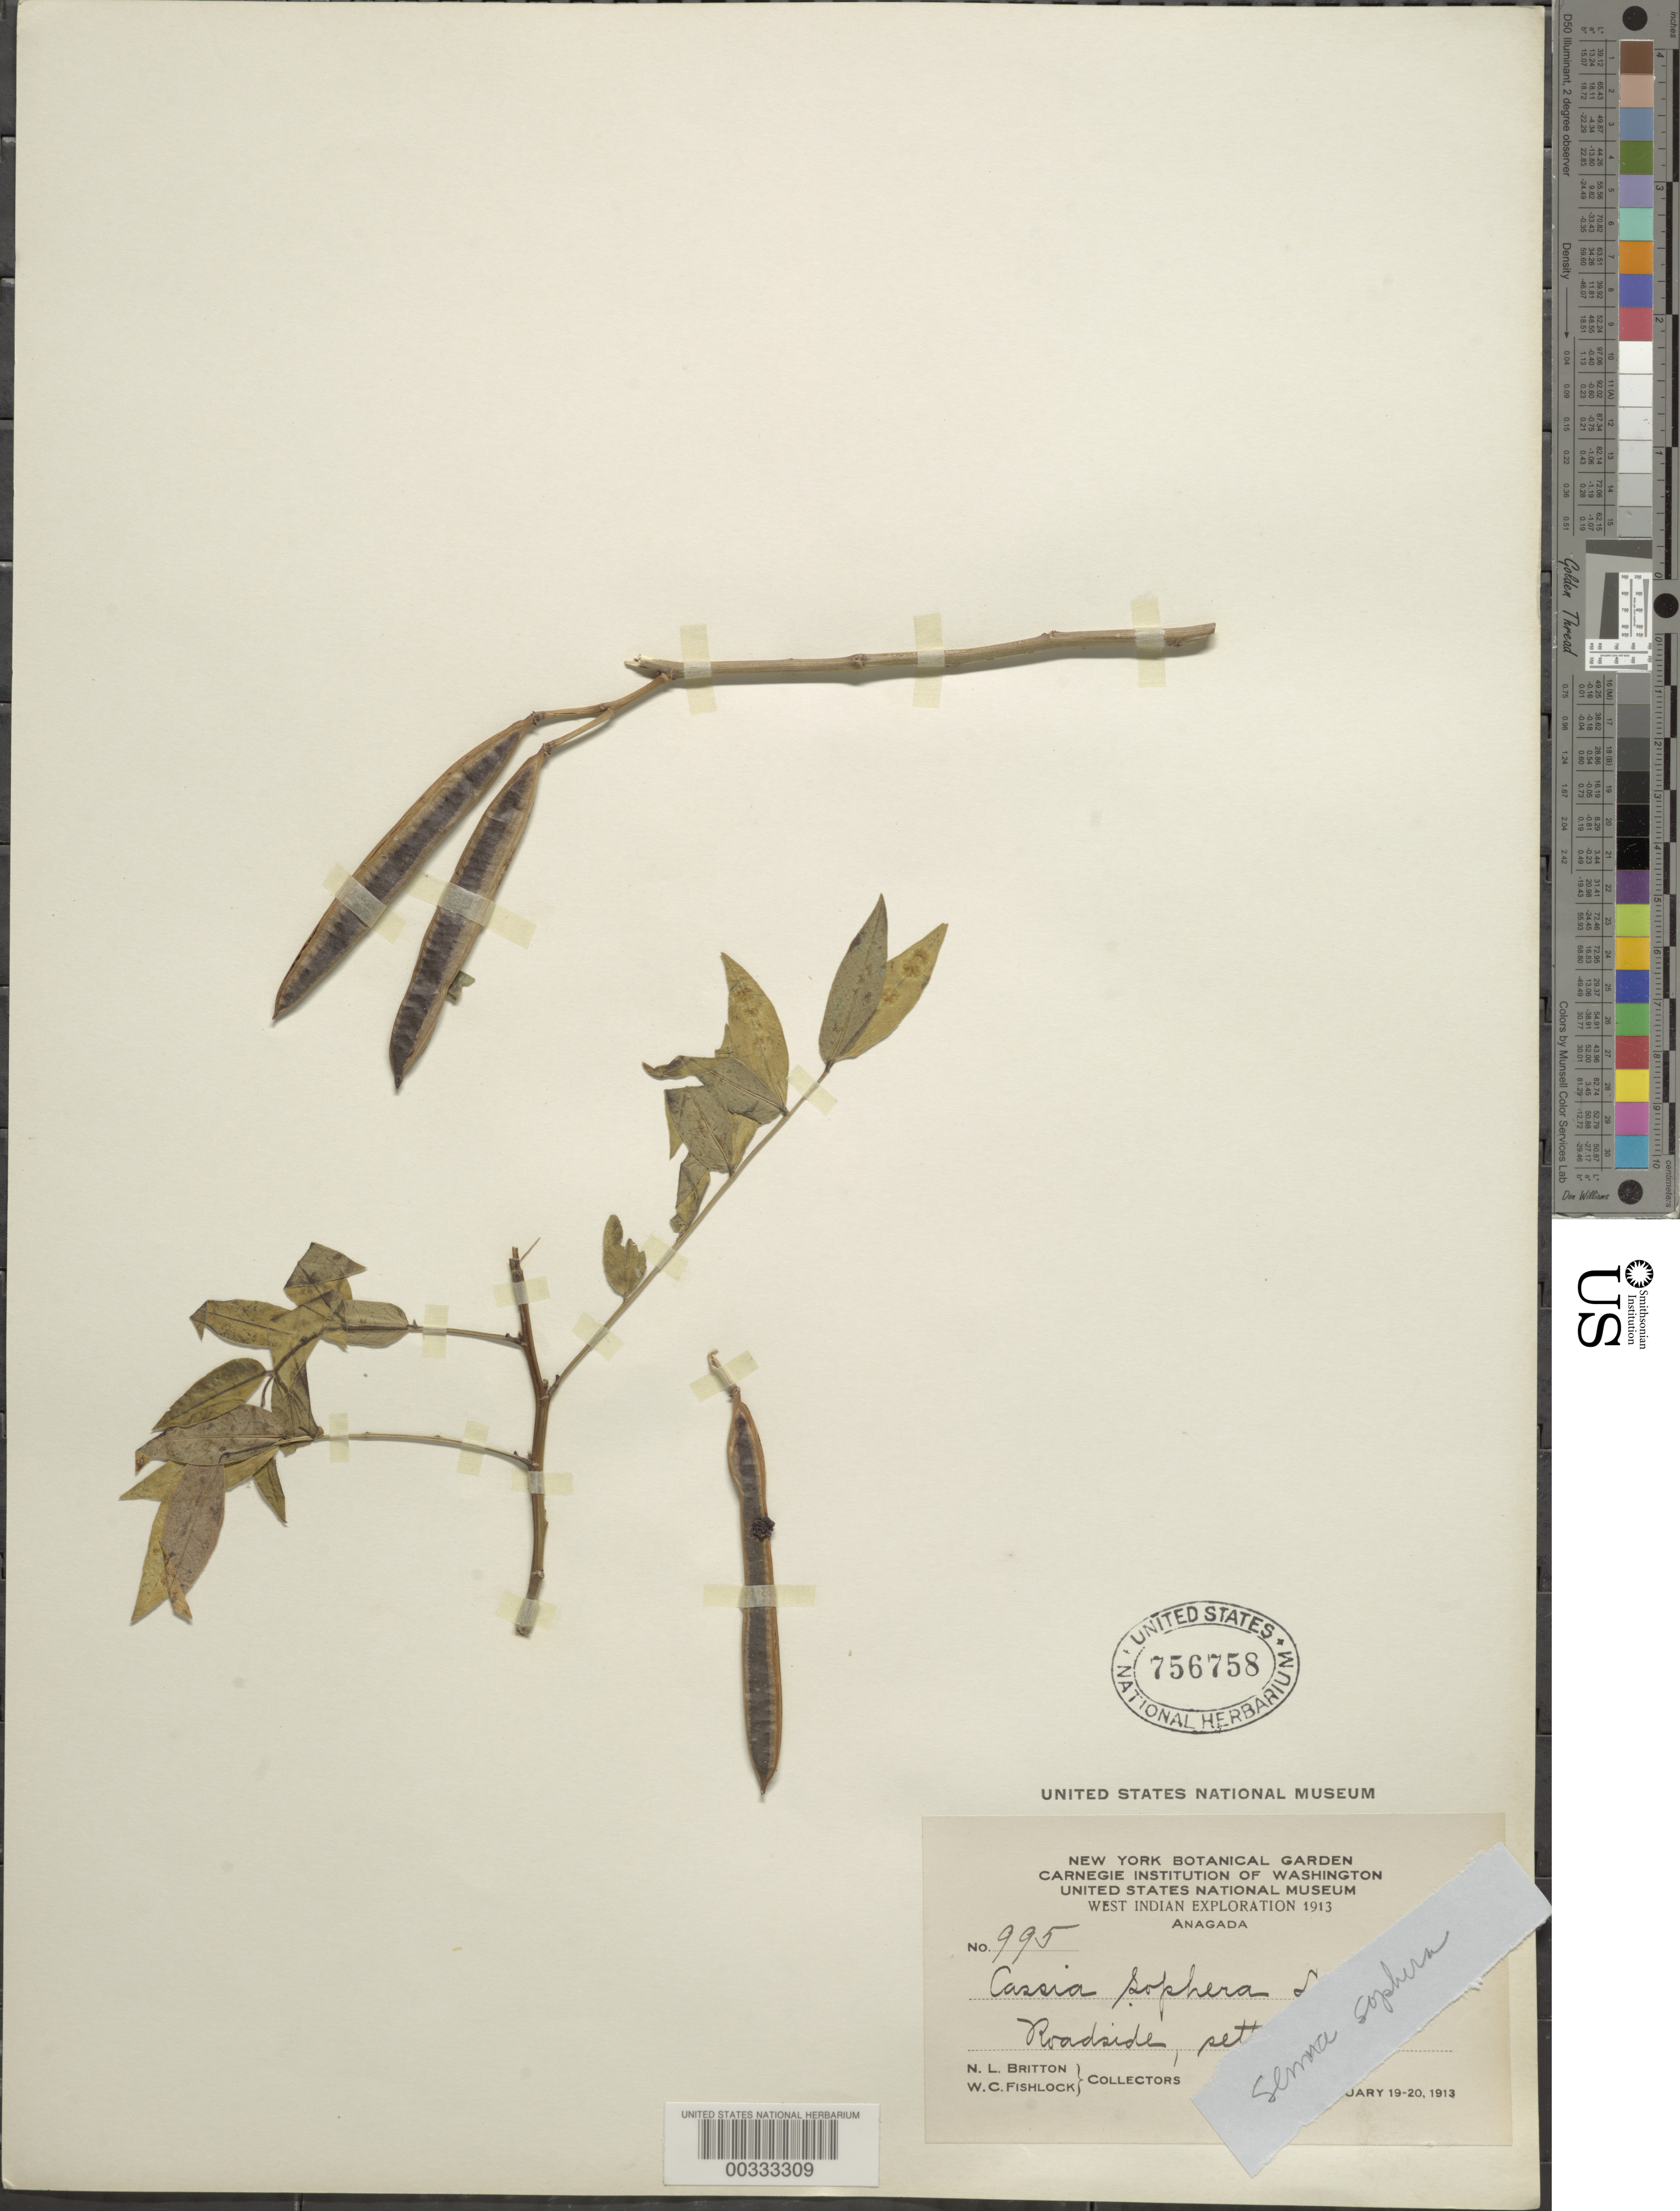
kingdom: Plantae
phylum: Tracheophyta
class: Magnoliopsida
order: Fabales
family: Fabaceae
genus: Senna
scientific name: Senna sophera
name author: (L.) Roxb.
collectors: N. Britton & W. Fishlock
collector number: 995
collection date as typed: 19 Feb 1912 to 20 Feb 1912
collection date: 1912-02-19/1912-02-20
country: British Virgin Islands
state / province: Anegada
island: Anegada Island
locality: Settlement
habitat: Roadside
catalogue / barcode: US 756758